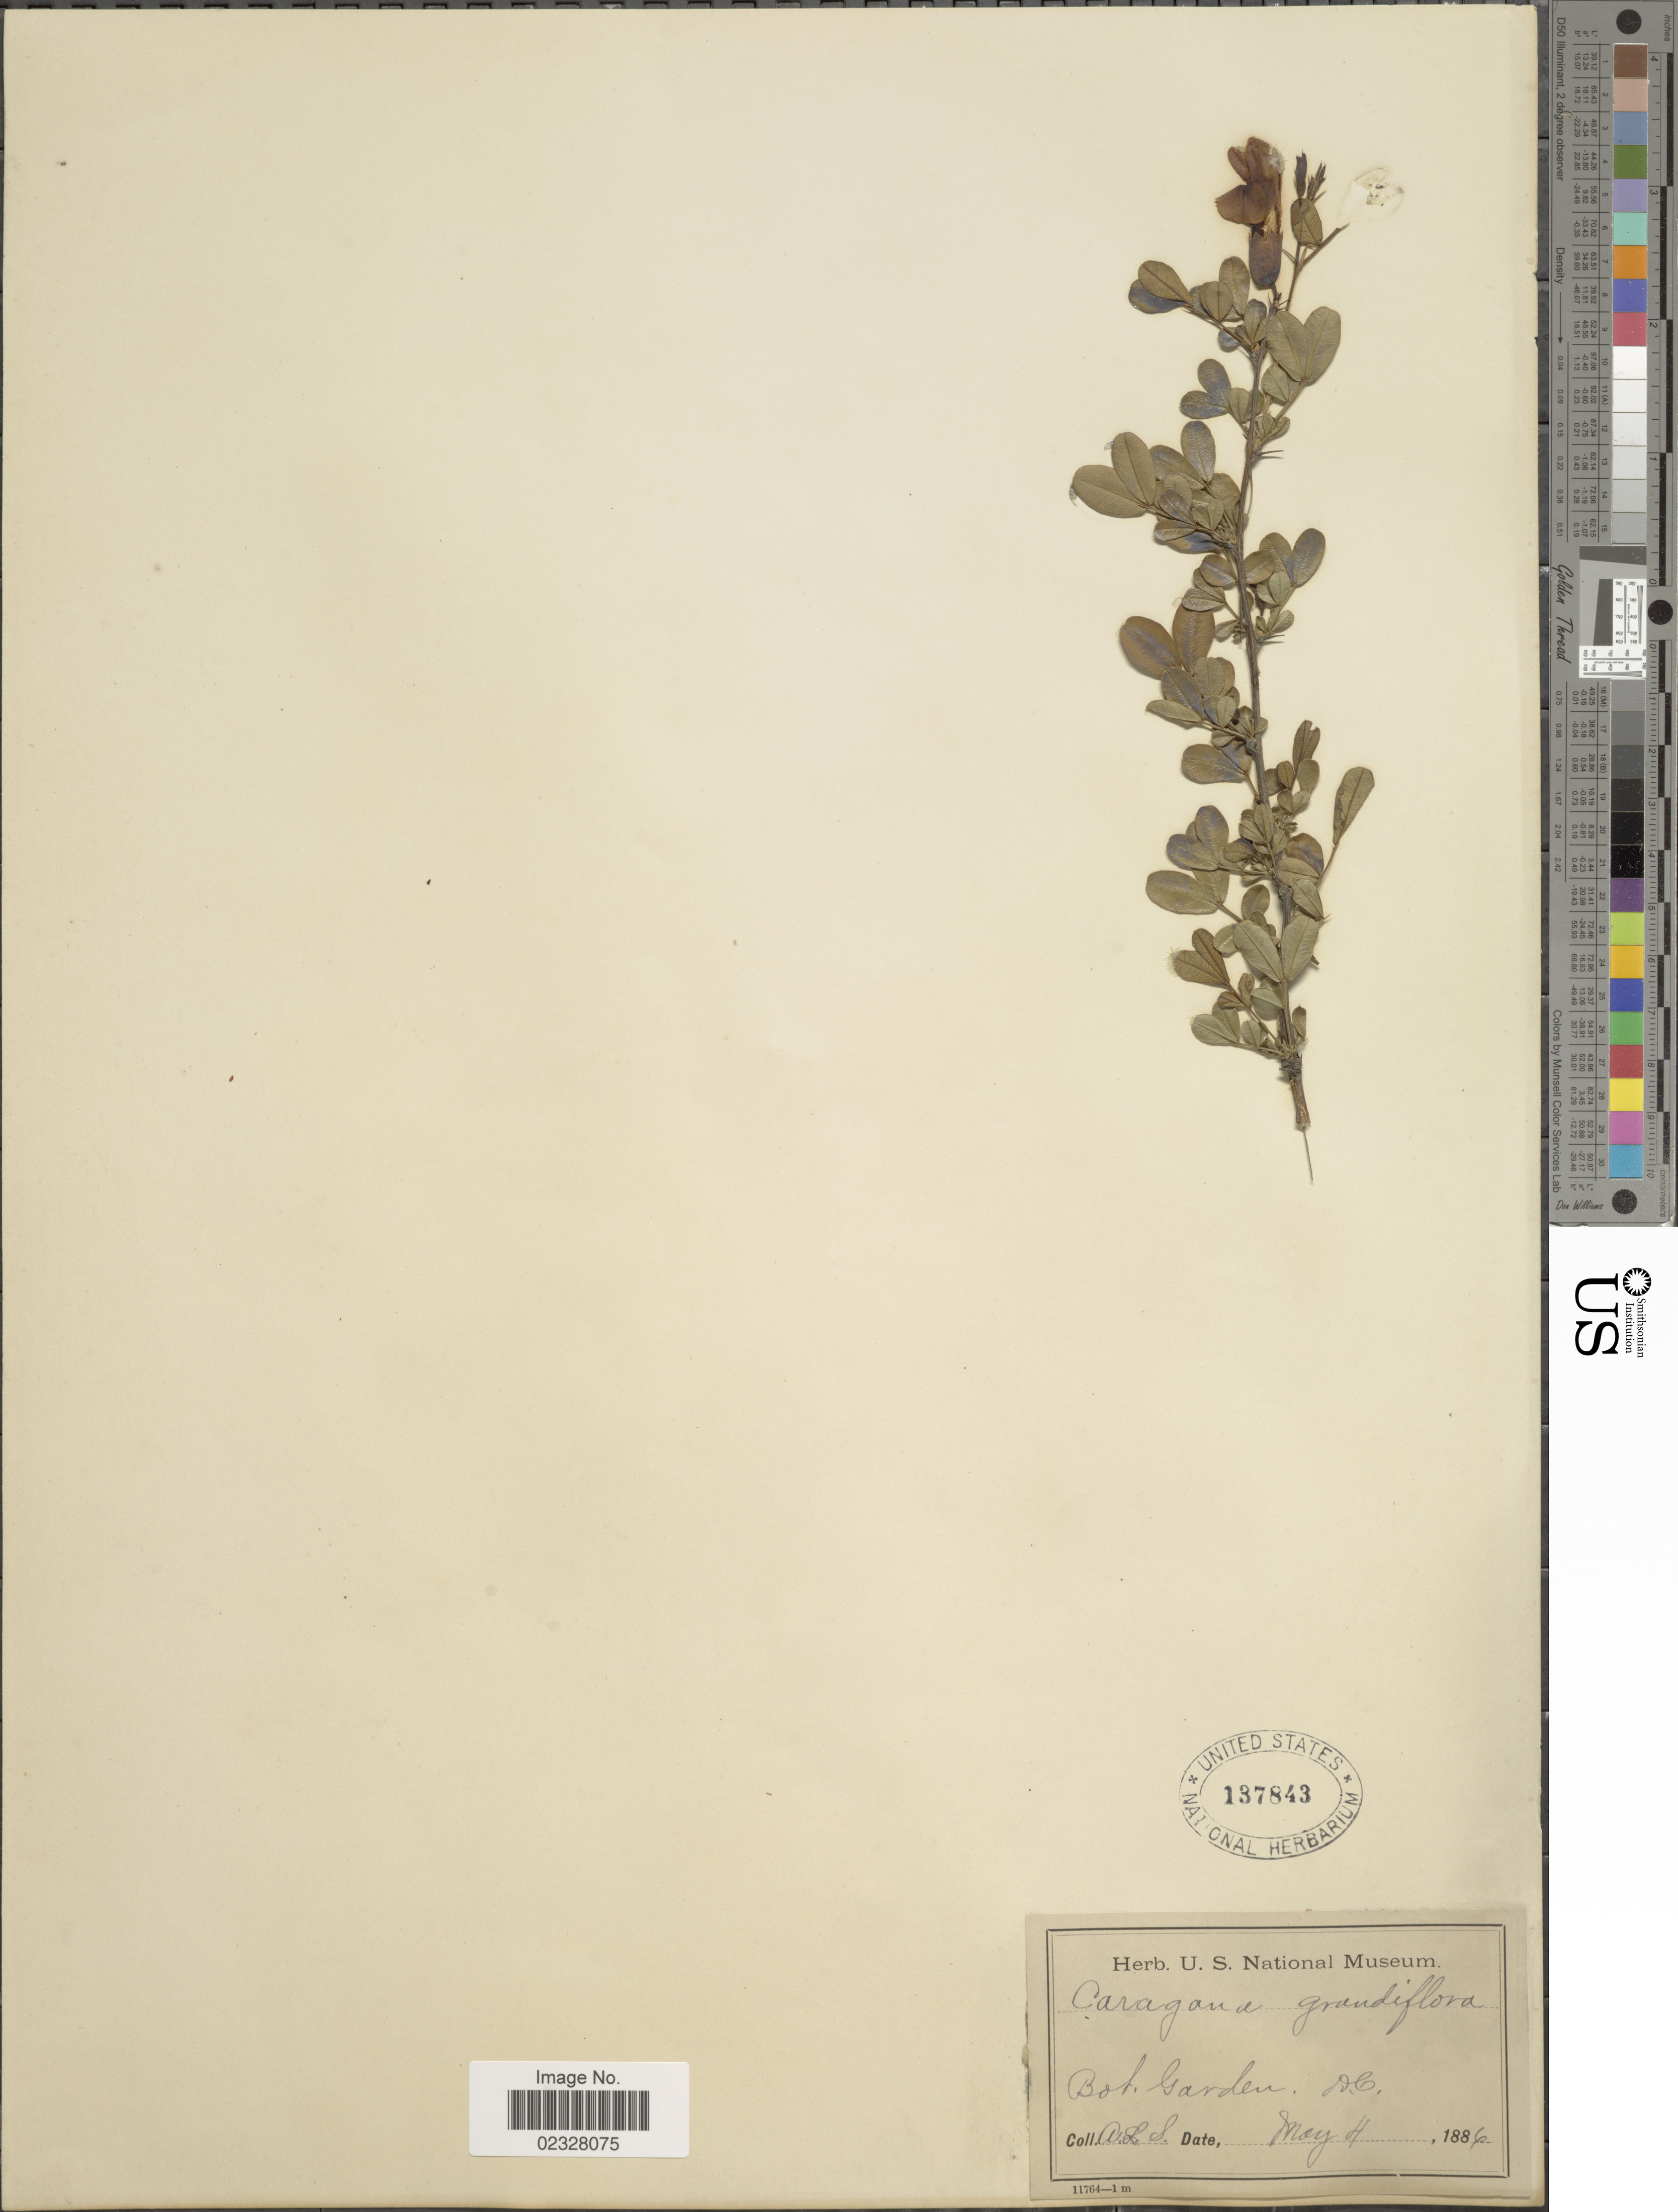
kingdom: Plantae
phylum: Tracheophyta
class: Magnoliopsida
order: Fabales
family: Fabaceae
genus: Caragana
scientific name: Caragana grandiflora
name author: DC.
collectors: A. L. S.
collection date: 1886-05-04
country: United States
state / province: District of Columbia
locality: Bot. Garden. D.C.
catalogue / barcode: US 137843